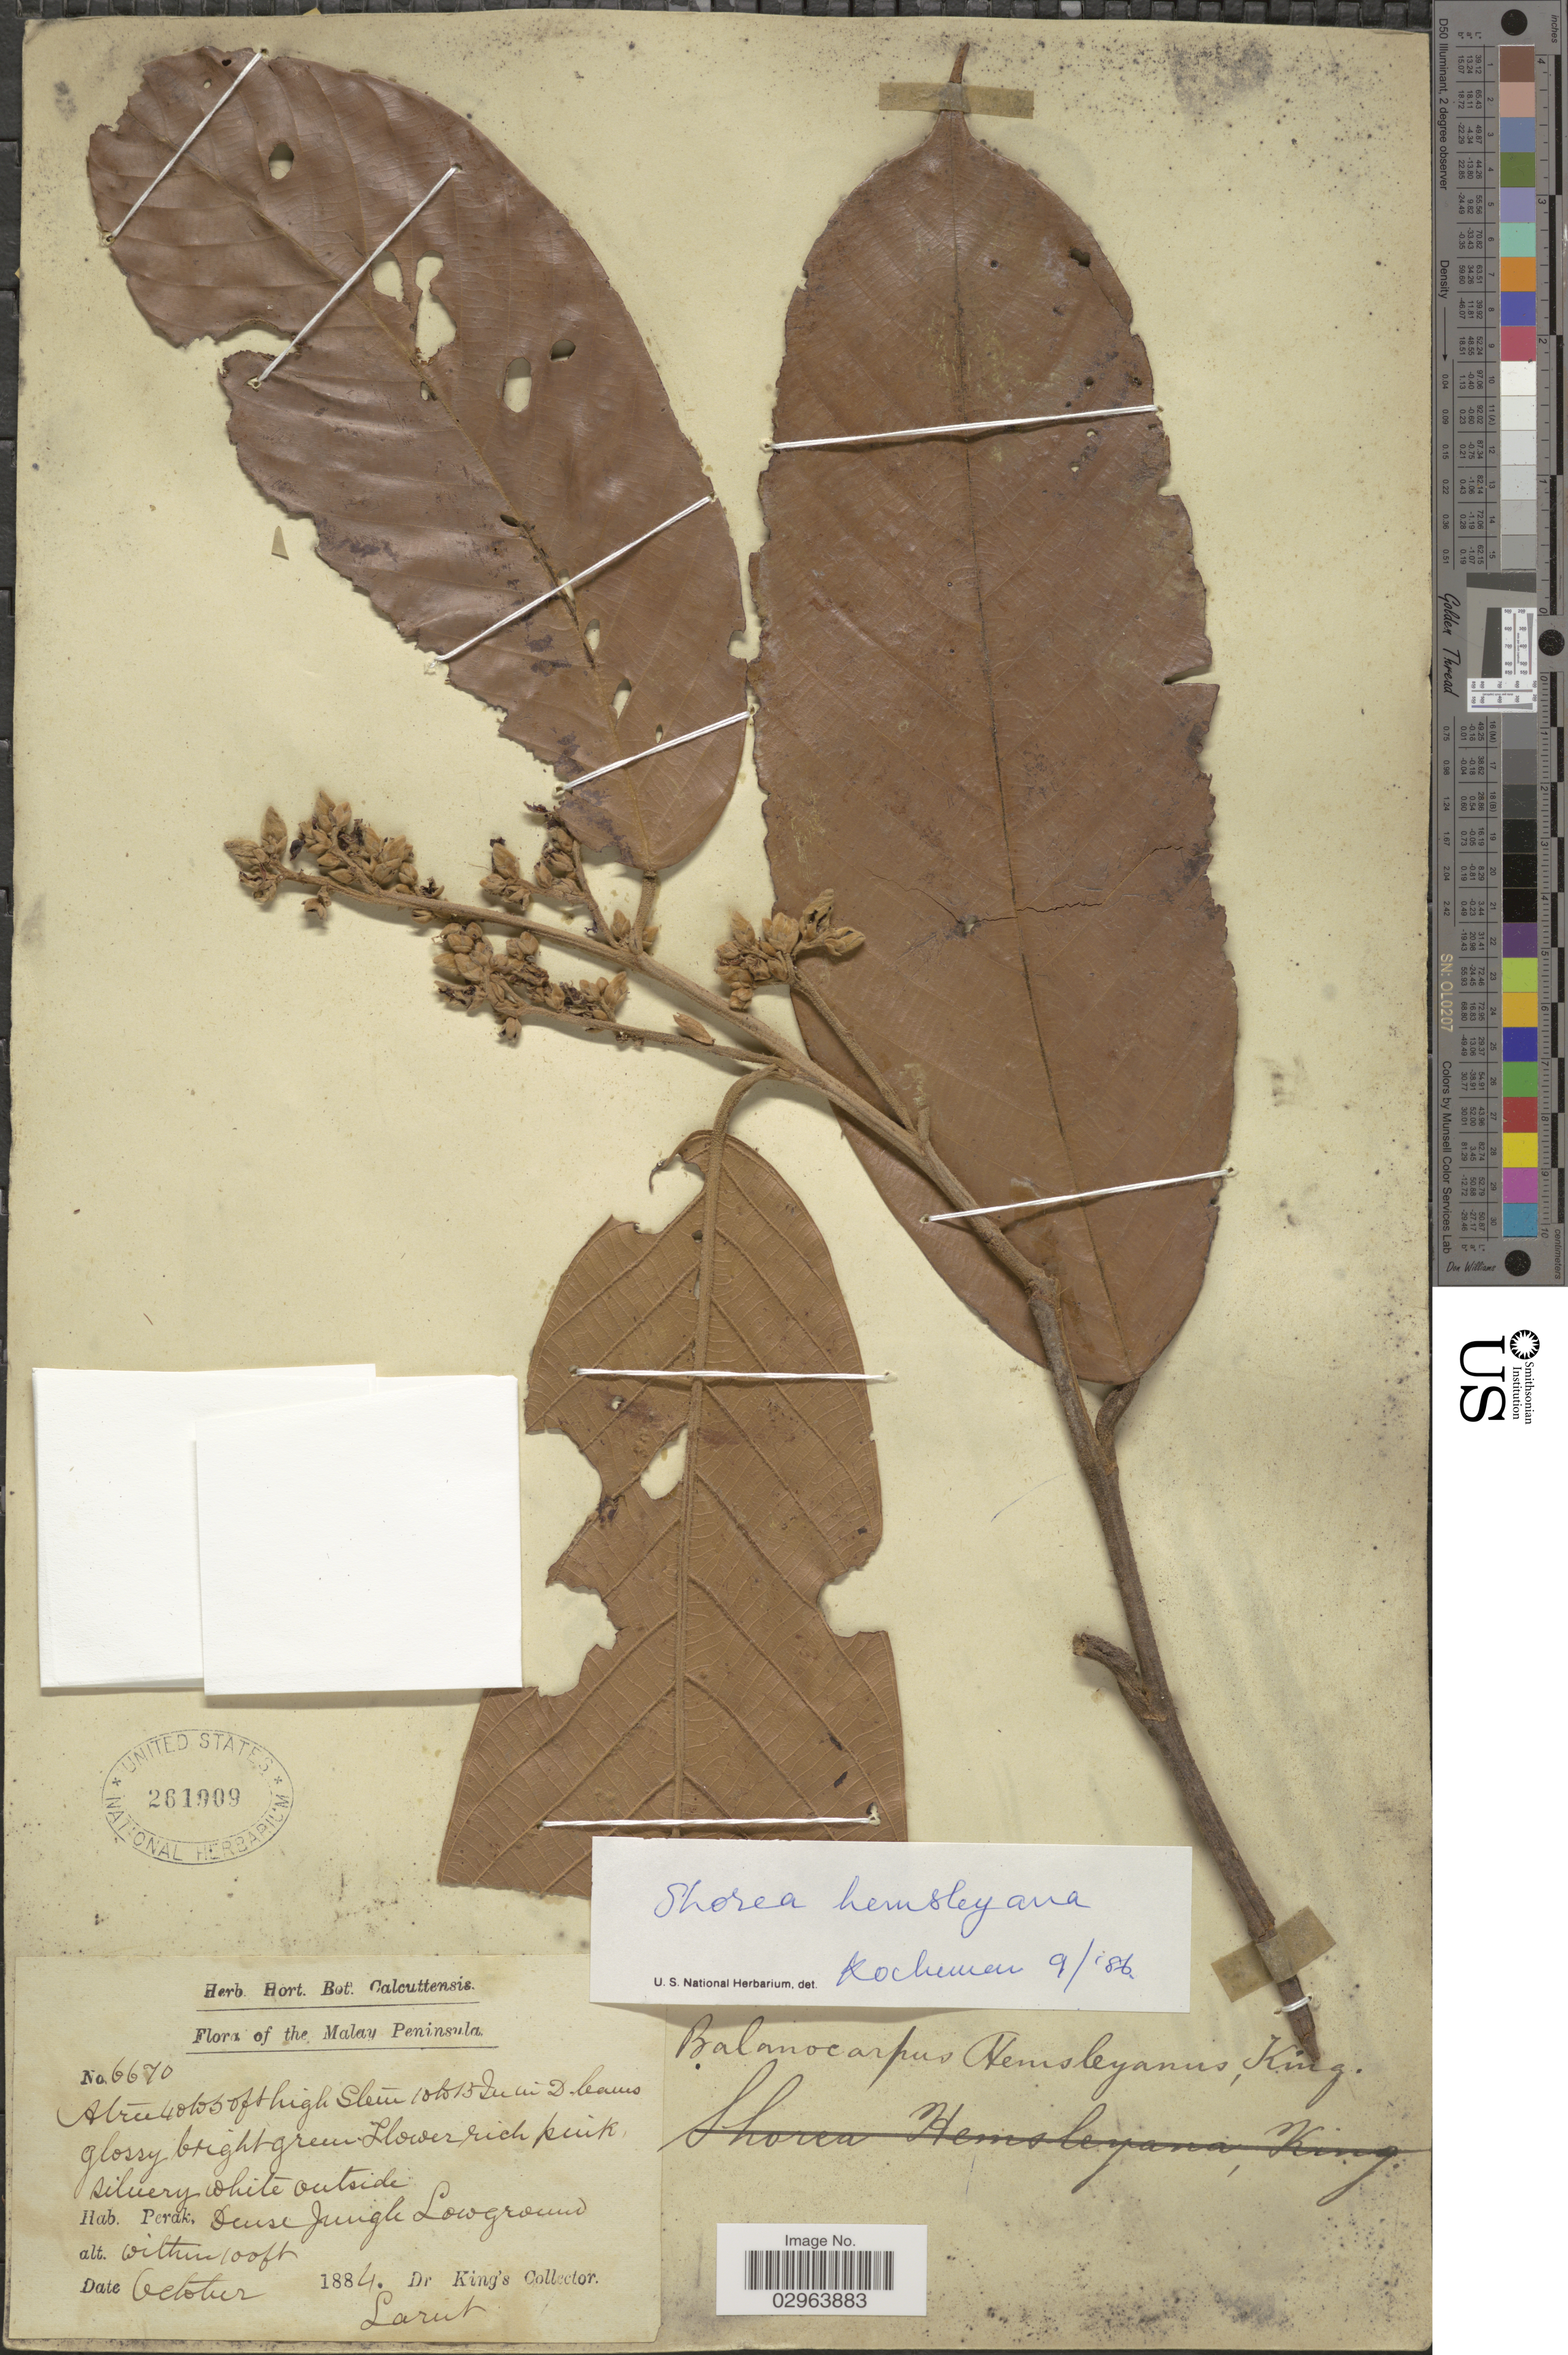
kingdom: Plantae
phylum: Tracheophyta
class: Magnoliopsida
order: Malvales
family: Dipterocarpaceae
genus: Rubroshorea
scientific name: Rubroshorea hemsleyana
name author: (King) P.S. Ashton & J. Heck.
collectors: Dr. King's collector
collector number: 6670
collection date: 1884-10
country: Malaysia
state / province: Perak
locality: Malay Peninsula. Dense Jungle Low ground.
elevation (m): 30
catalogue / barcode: US 261909